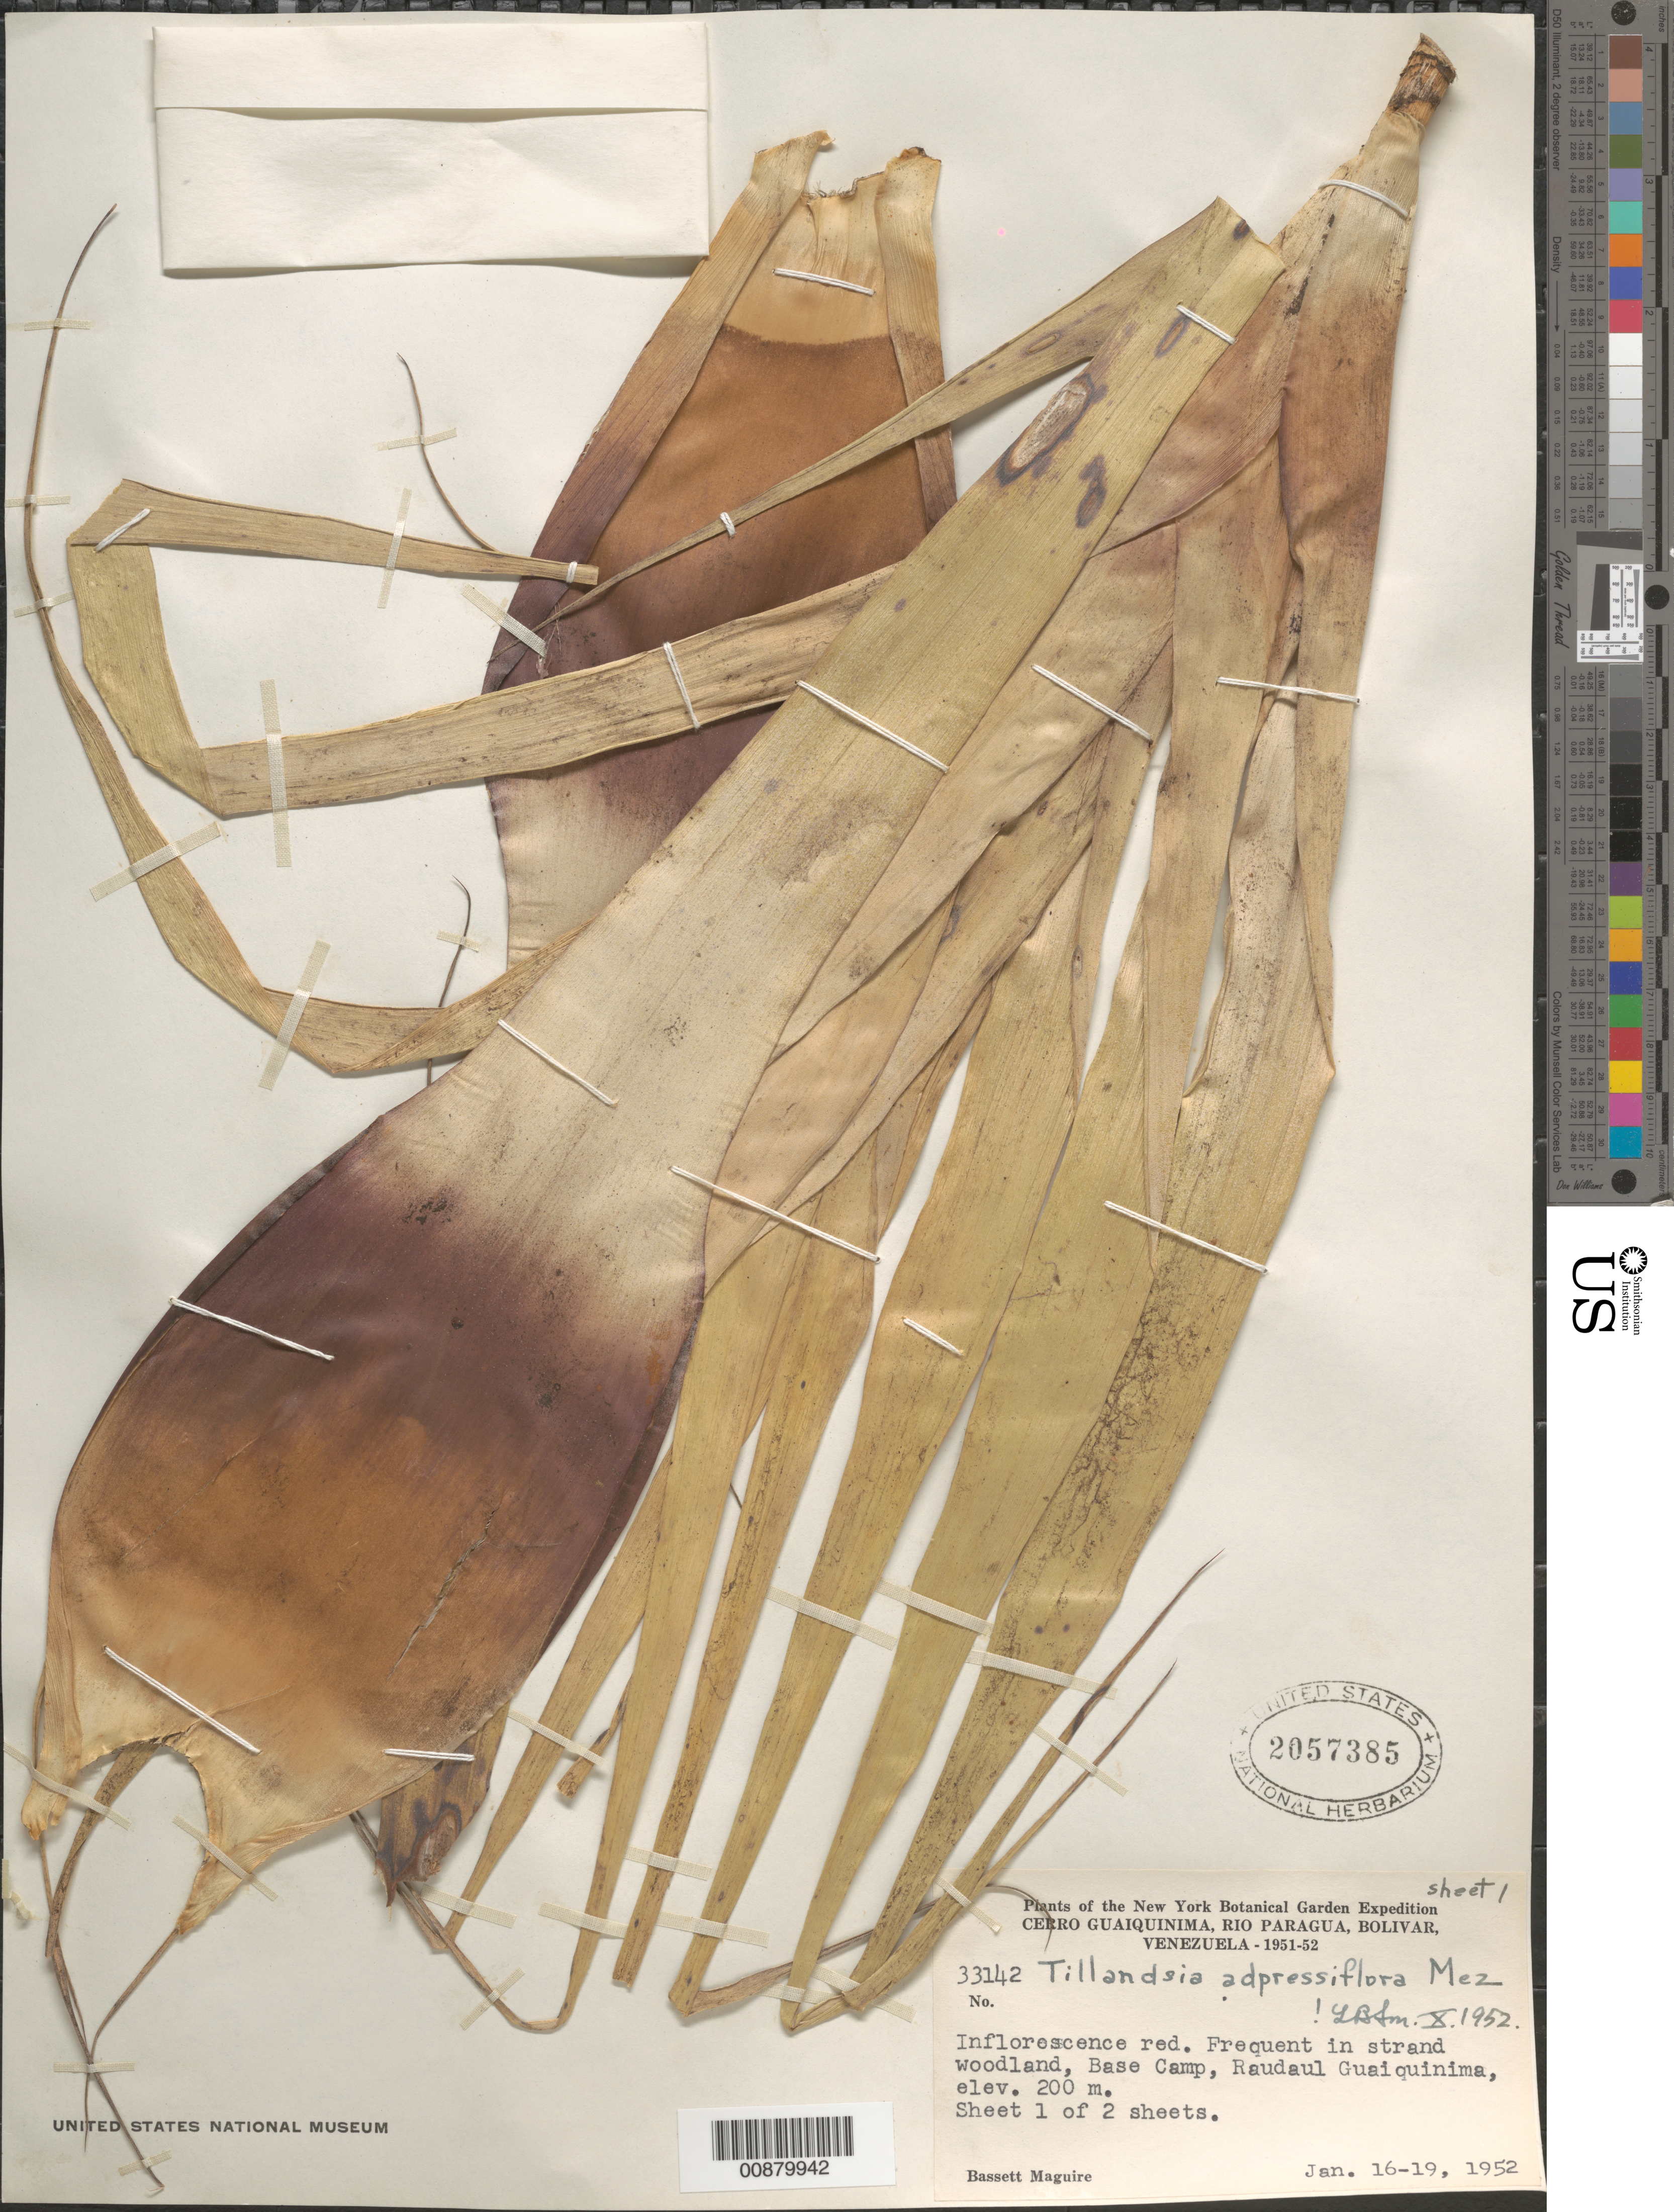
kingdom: Plantae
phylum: Tracheophyta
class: Liliopsida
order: Poales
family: Bromeliaceae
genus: Tillandsia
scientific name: Tillandsia adpressiflora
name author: Mez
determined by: Smith, Lyman B., (US), NMNH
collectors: B. Maguire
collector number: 33142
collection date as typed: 16-Jan-52 to 19-Jan-52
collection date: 1952-01-16/1952-01-19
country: Venezuela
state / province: Bolívar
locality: Cerro Guaiquinima, Río Paragua, Base Camp at Raudal Guaiquinima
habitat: Strand woodland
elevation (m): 200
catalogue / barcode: US 2057385